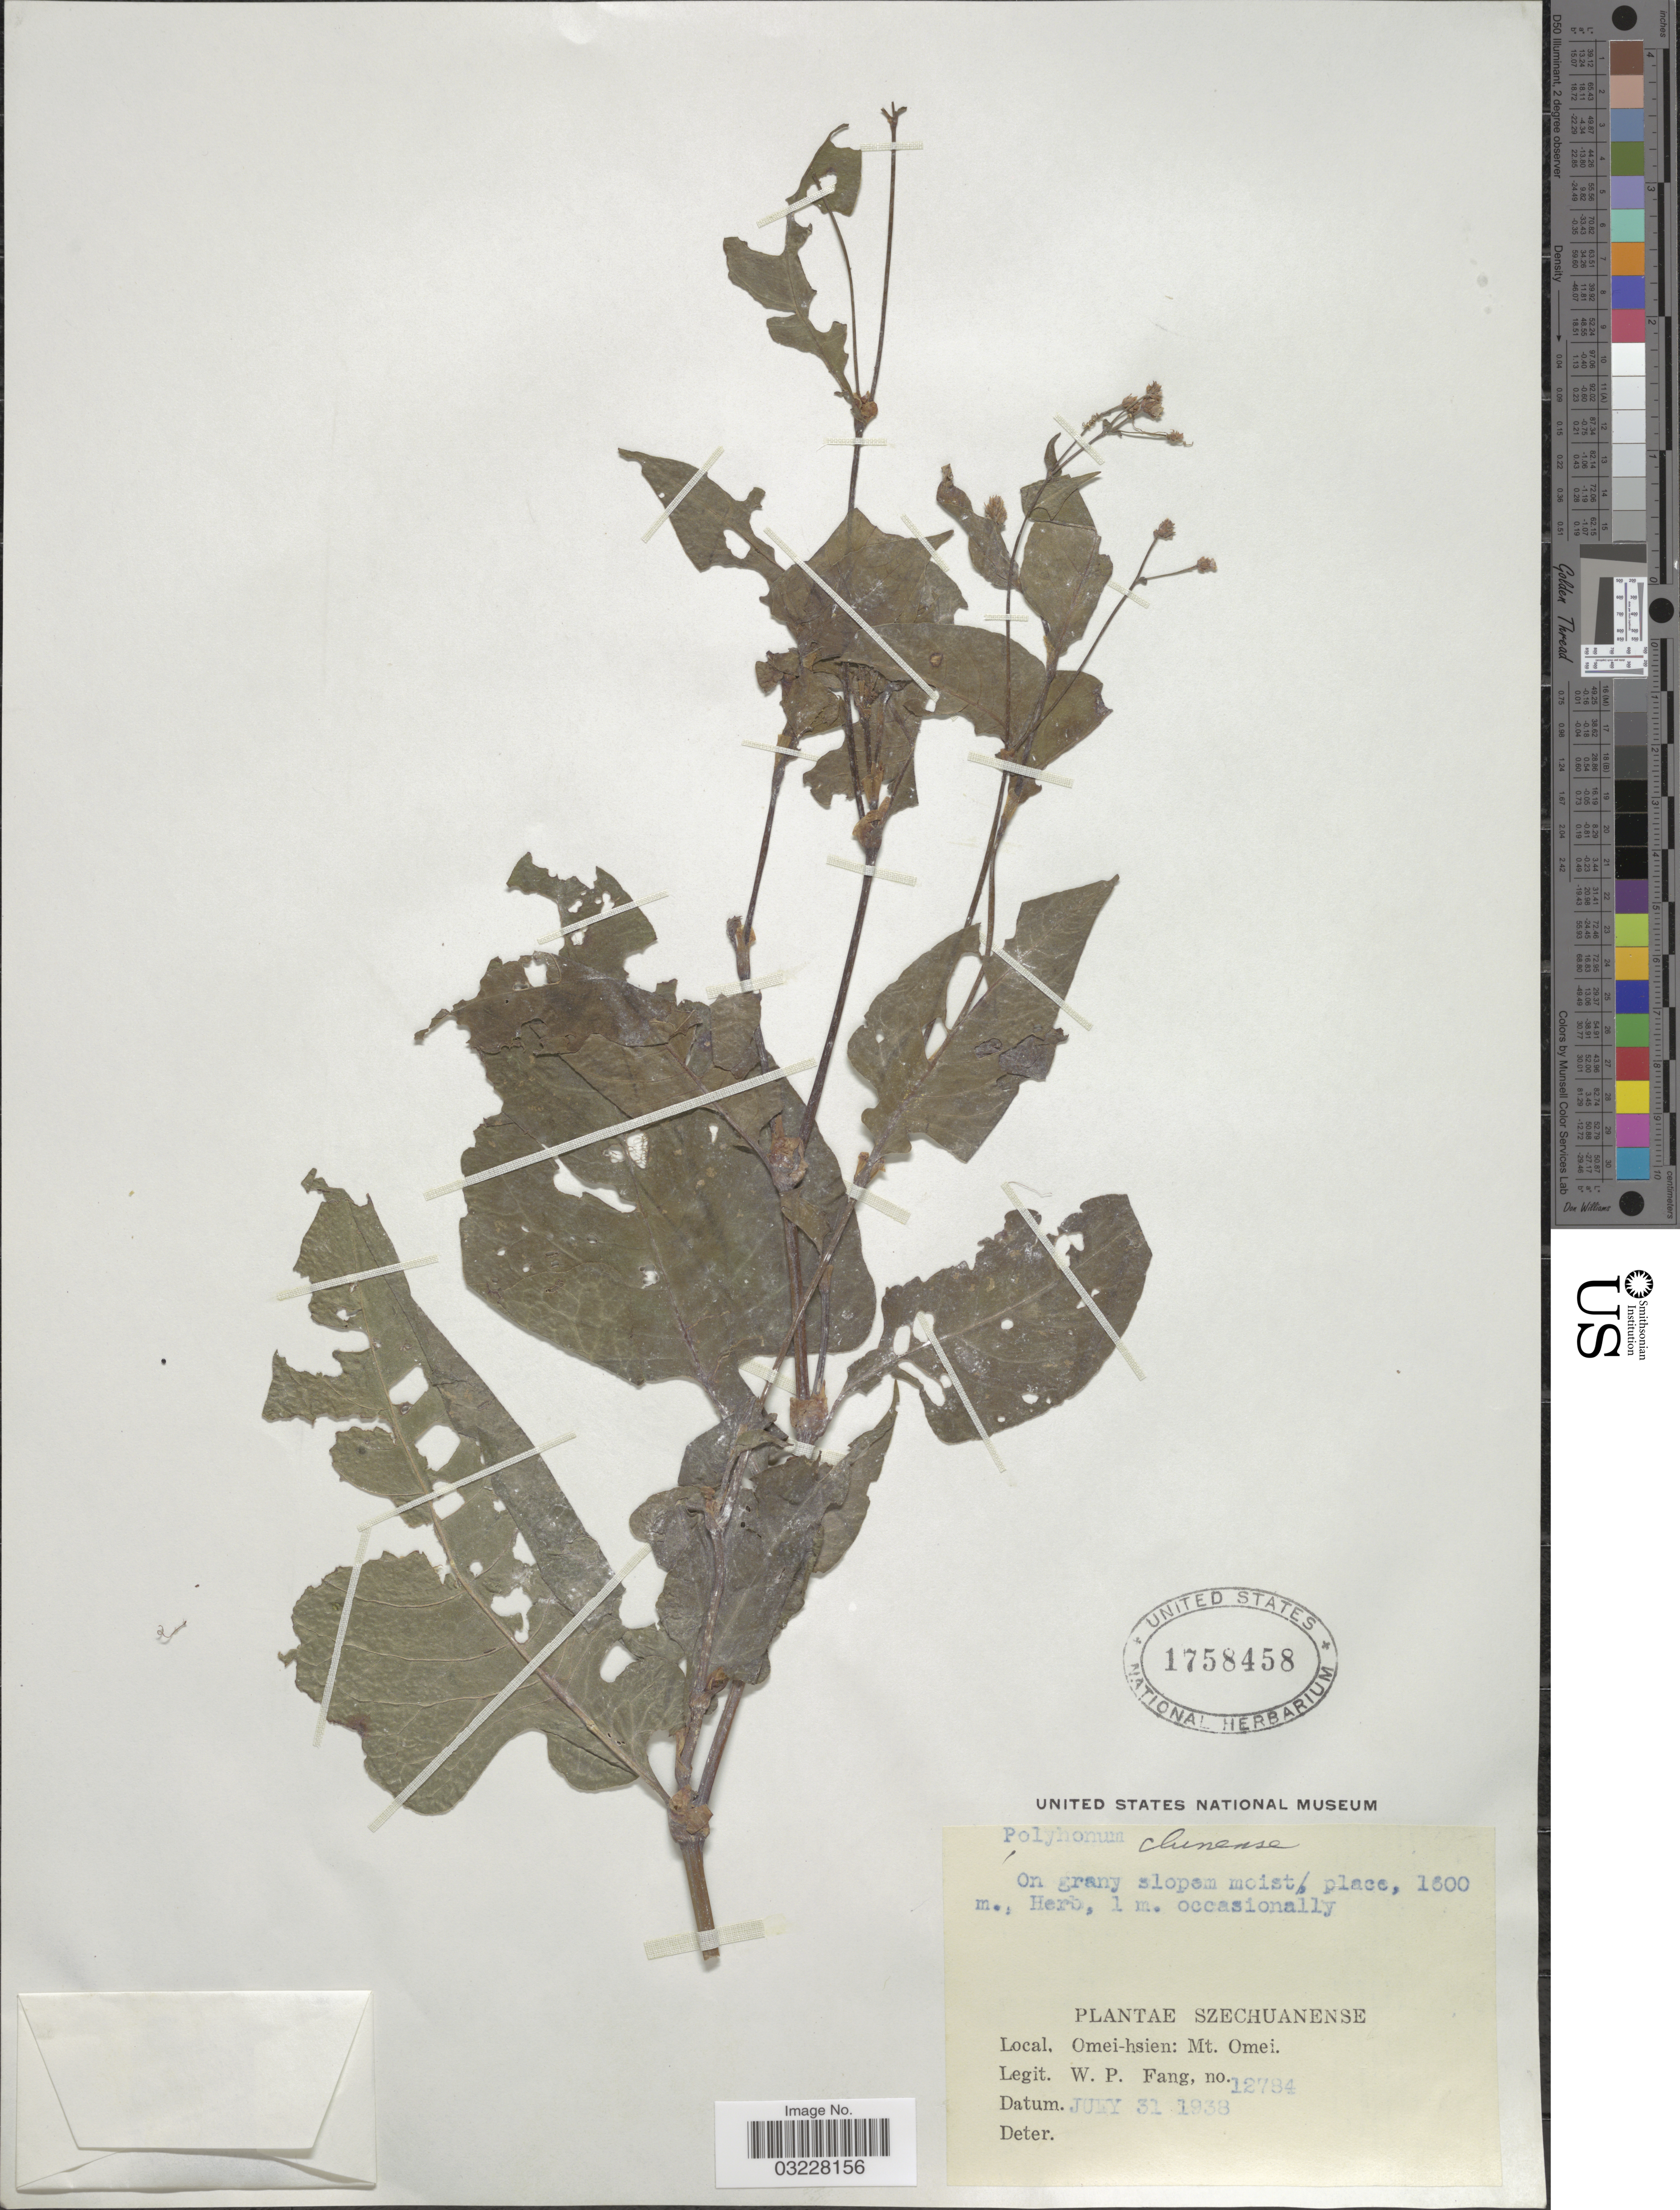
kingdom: Plantae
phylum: Tracheophyta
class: Magnoliopsida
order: Caryophyllales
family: Polygonaceae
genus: Polygonum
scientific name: Polygonum chinense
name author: L.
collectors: W. P. Fang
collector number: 12784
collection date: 1938-07-31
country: China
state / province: Sichuan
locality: Omei-hsien: Mt. Omei.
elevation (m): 1600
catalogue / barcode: US 1758458